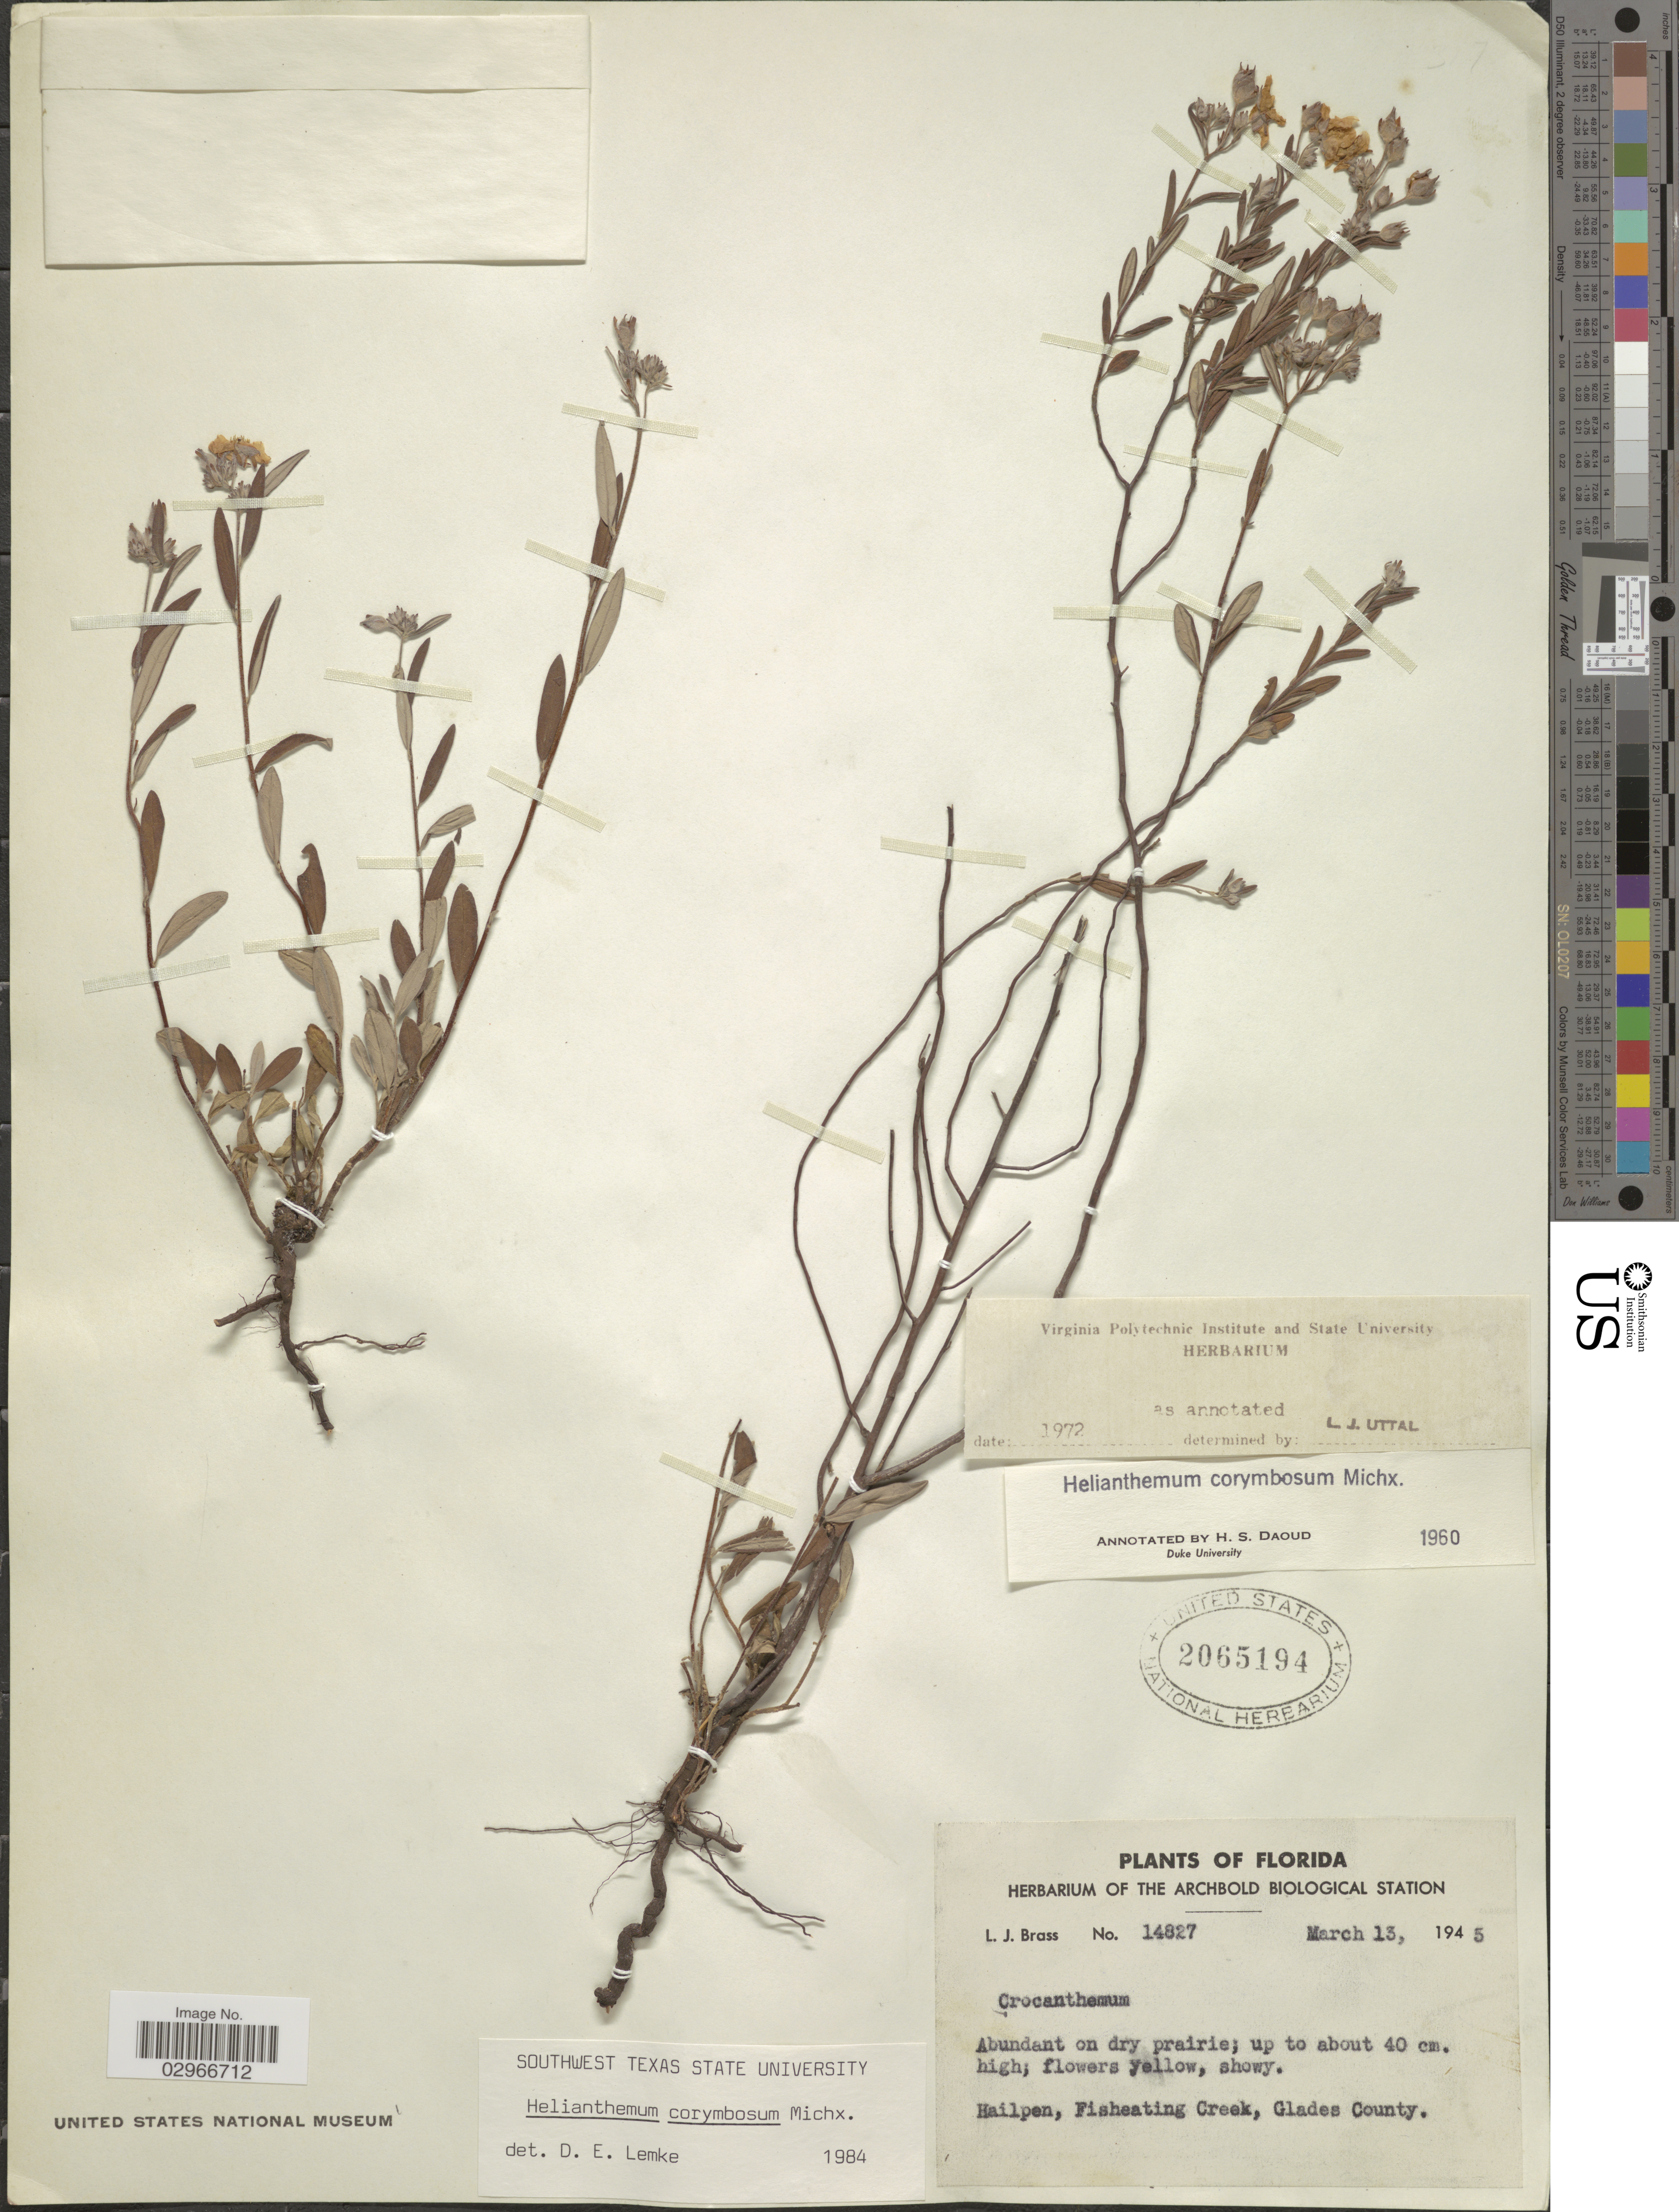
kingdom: Plantae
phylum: Tracheophyta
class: Magnoliopsida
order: Malvales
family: Cistaceae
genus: Helianthemum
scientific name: Helianthemum corymbosum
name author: Michx.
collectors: L. J. Brass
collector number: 14827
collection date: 1945-03-13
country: United States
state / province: Florida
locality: Hailpen, Fisheating Creek, Glades County.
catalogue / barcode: US 2065194